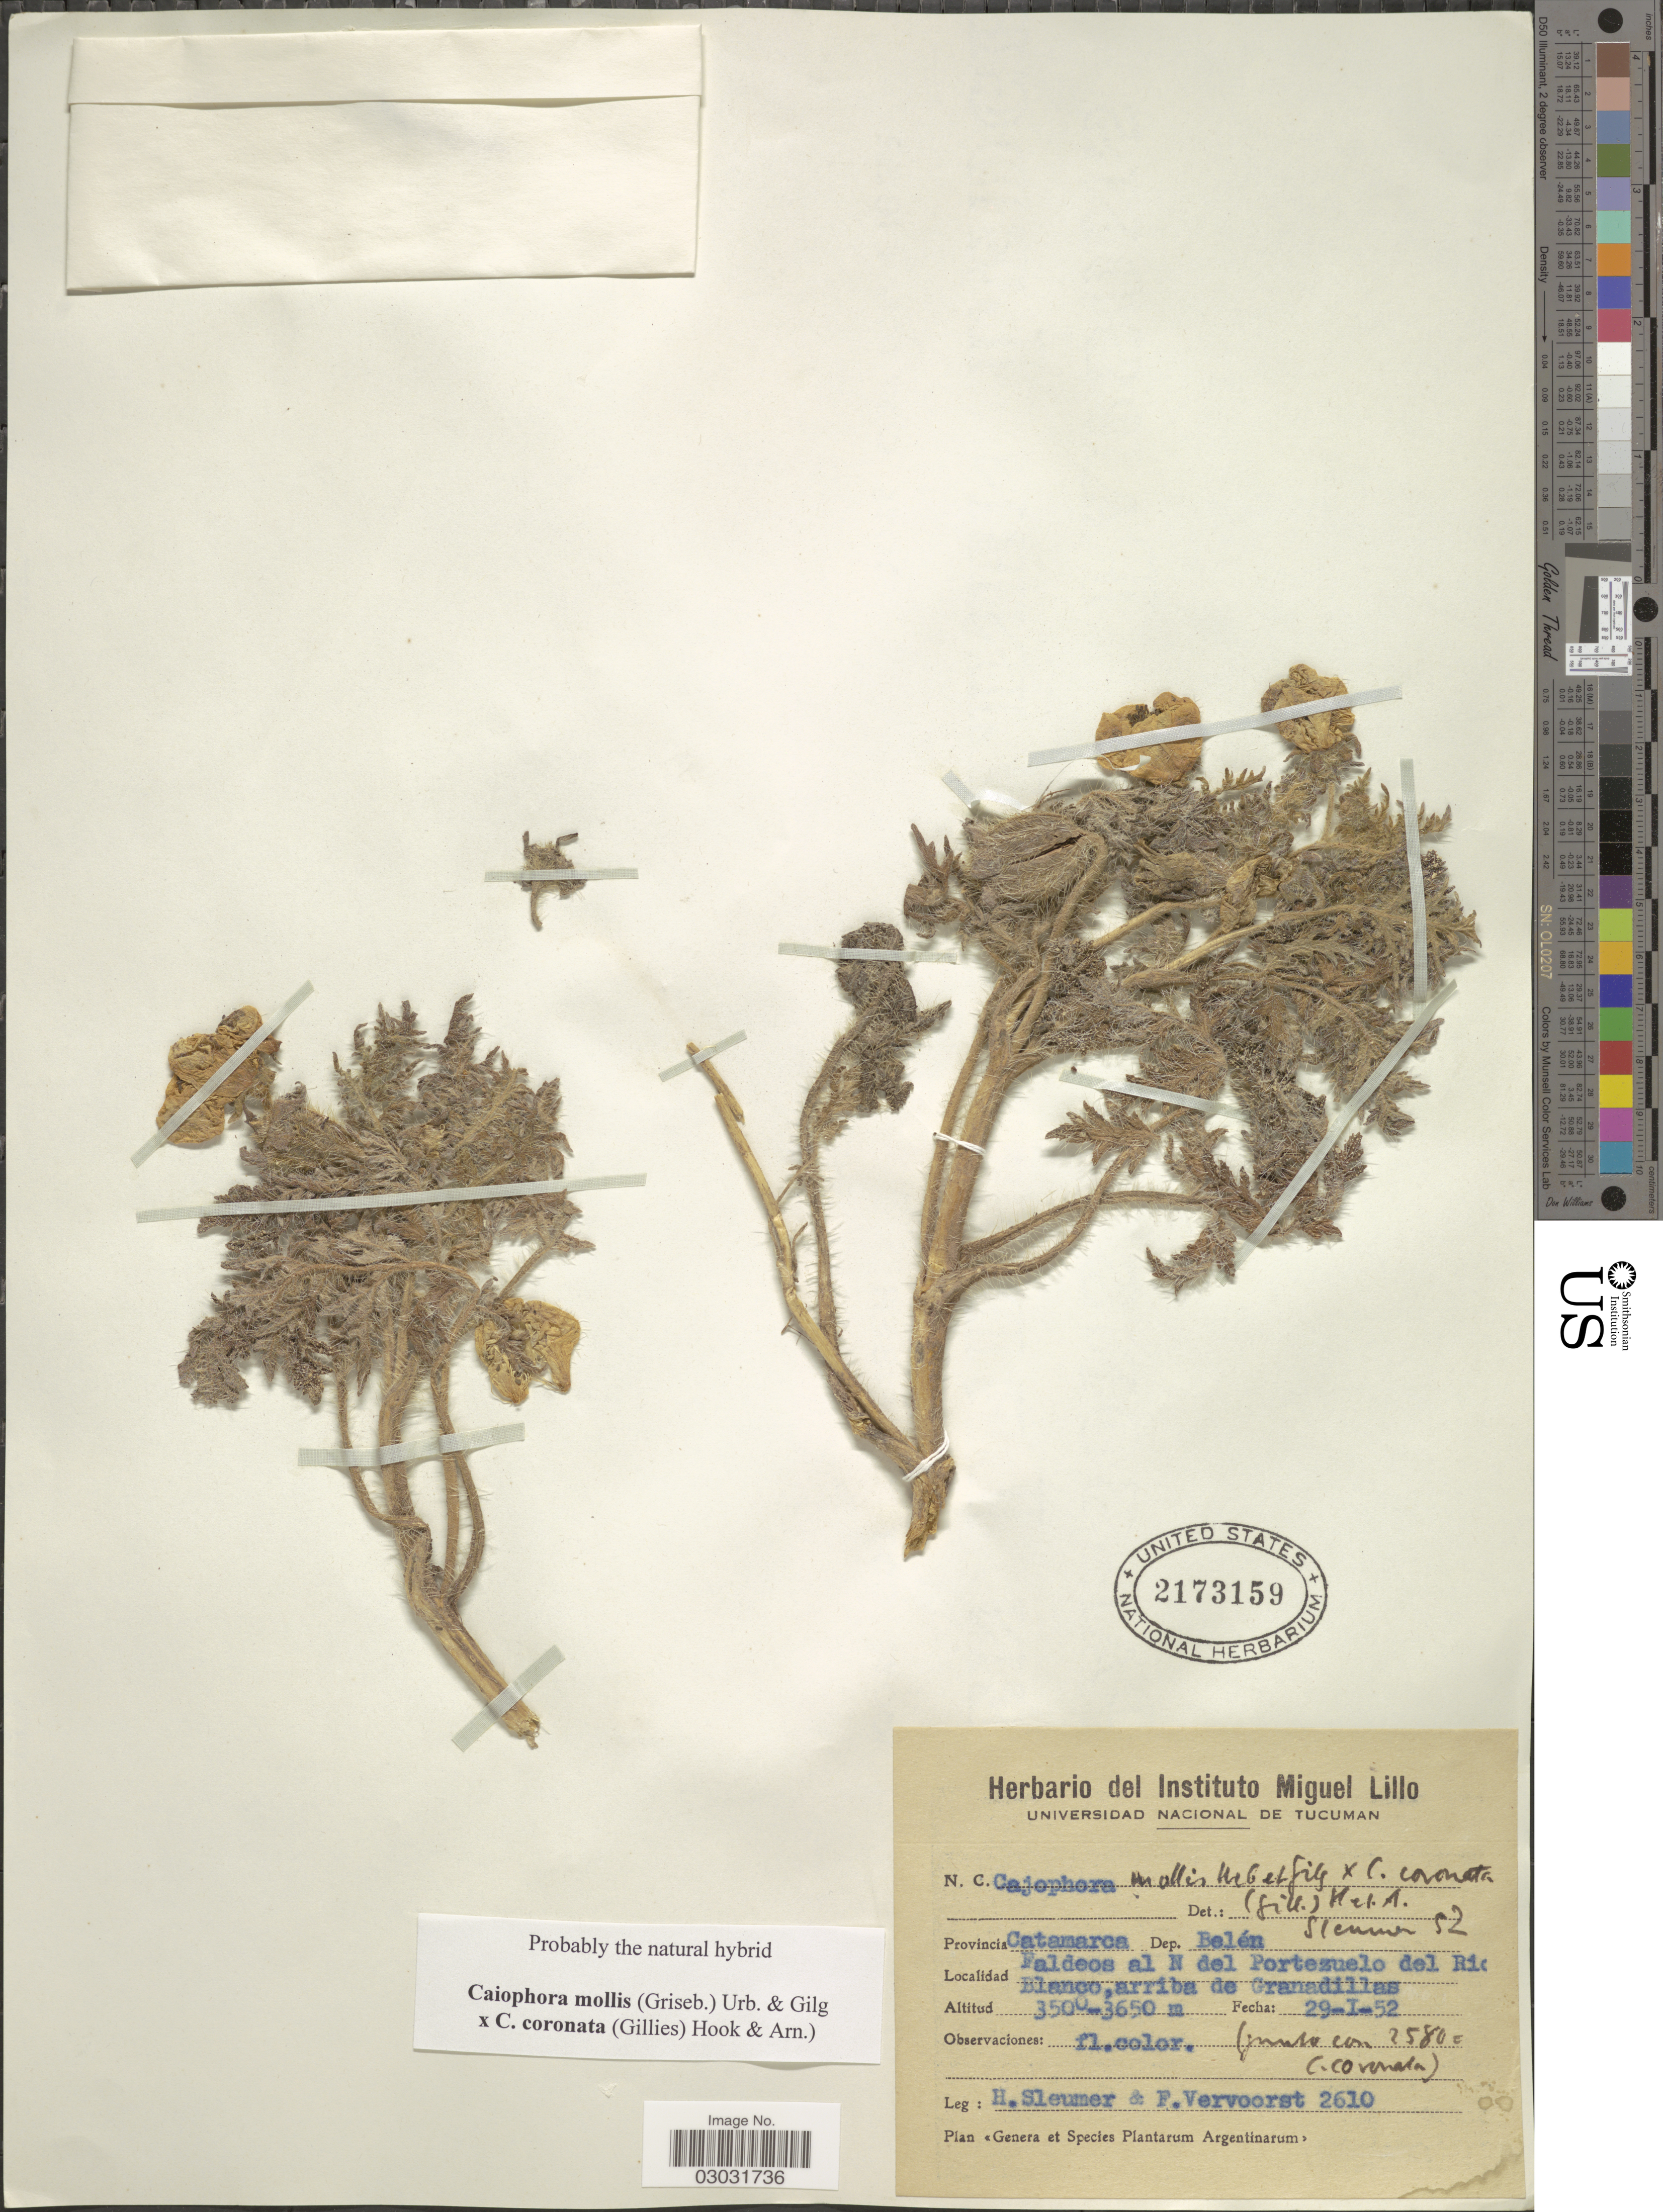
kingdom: Plantae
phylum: Tracheophyta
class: Magnoliopsida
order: Cornales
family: Loasaceae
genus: Caiophora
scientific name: Caiophora mollis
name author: (Griseb.) Urb. & Gilg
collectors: H. O. Sleumer & F. Vervoorst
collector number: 2610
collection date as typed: Transcribed d/m/y: 29/1/52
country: Argentina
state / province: Catamarca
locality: Dep. Belén. Faldeos al N del Portezuelo del Rio Blanco, arriba de Granadillas.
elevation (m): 3500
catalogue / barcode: US 2173159